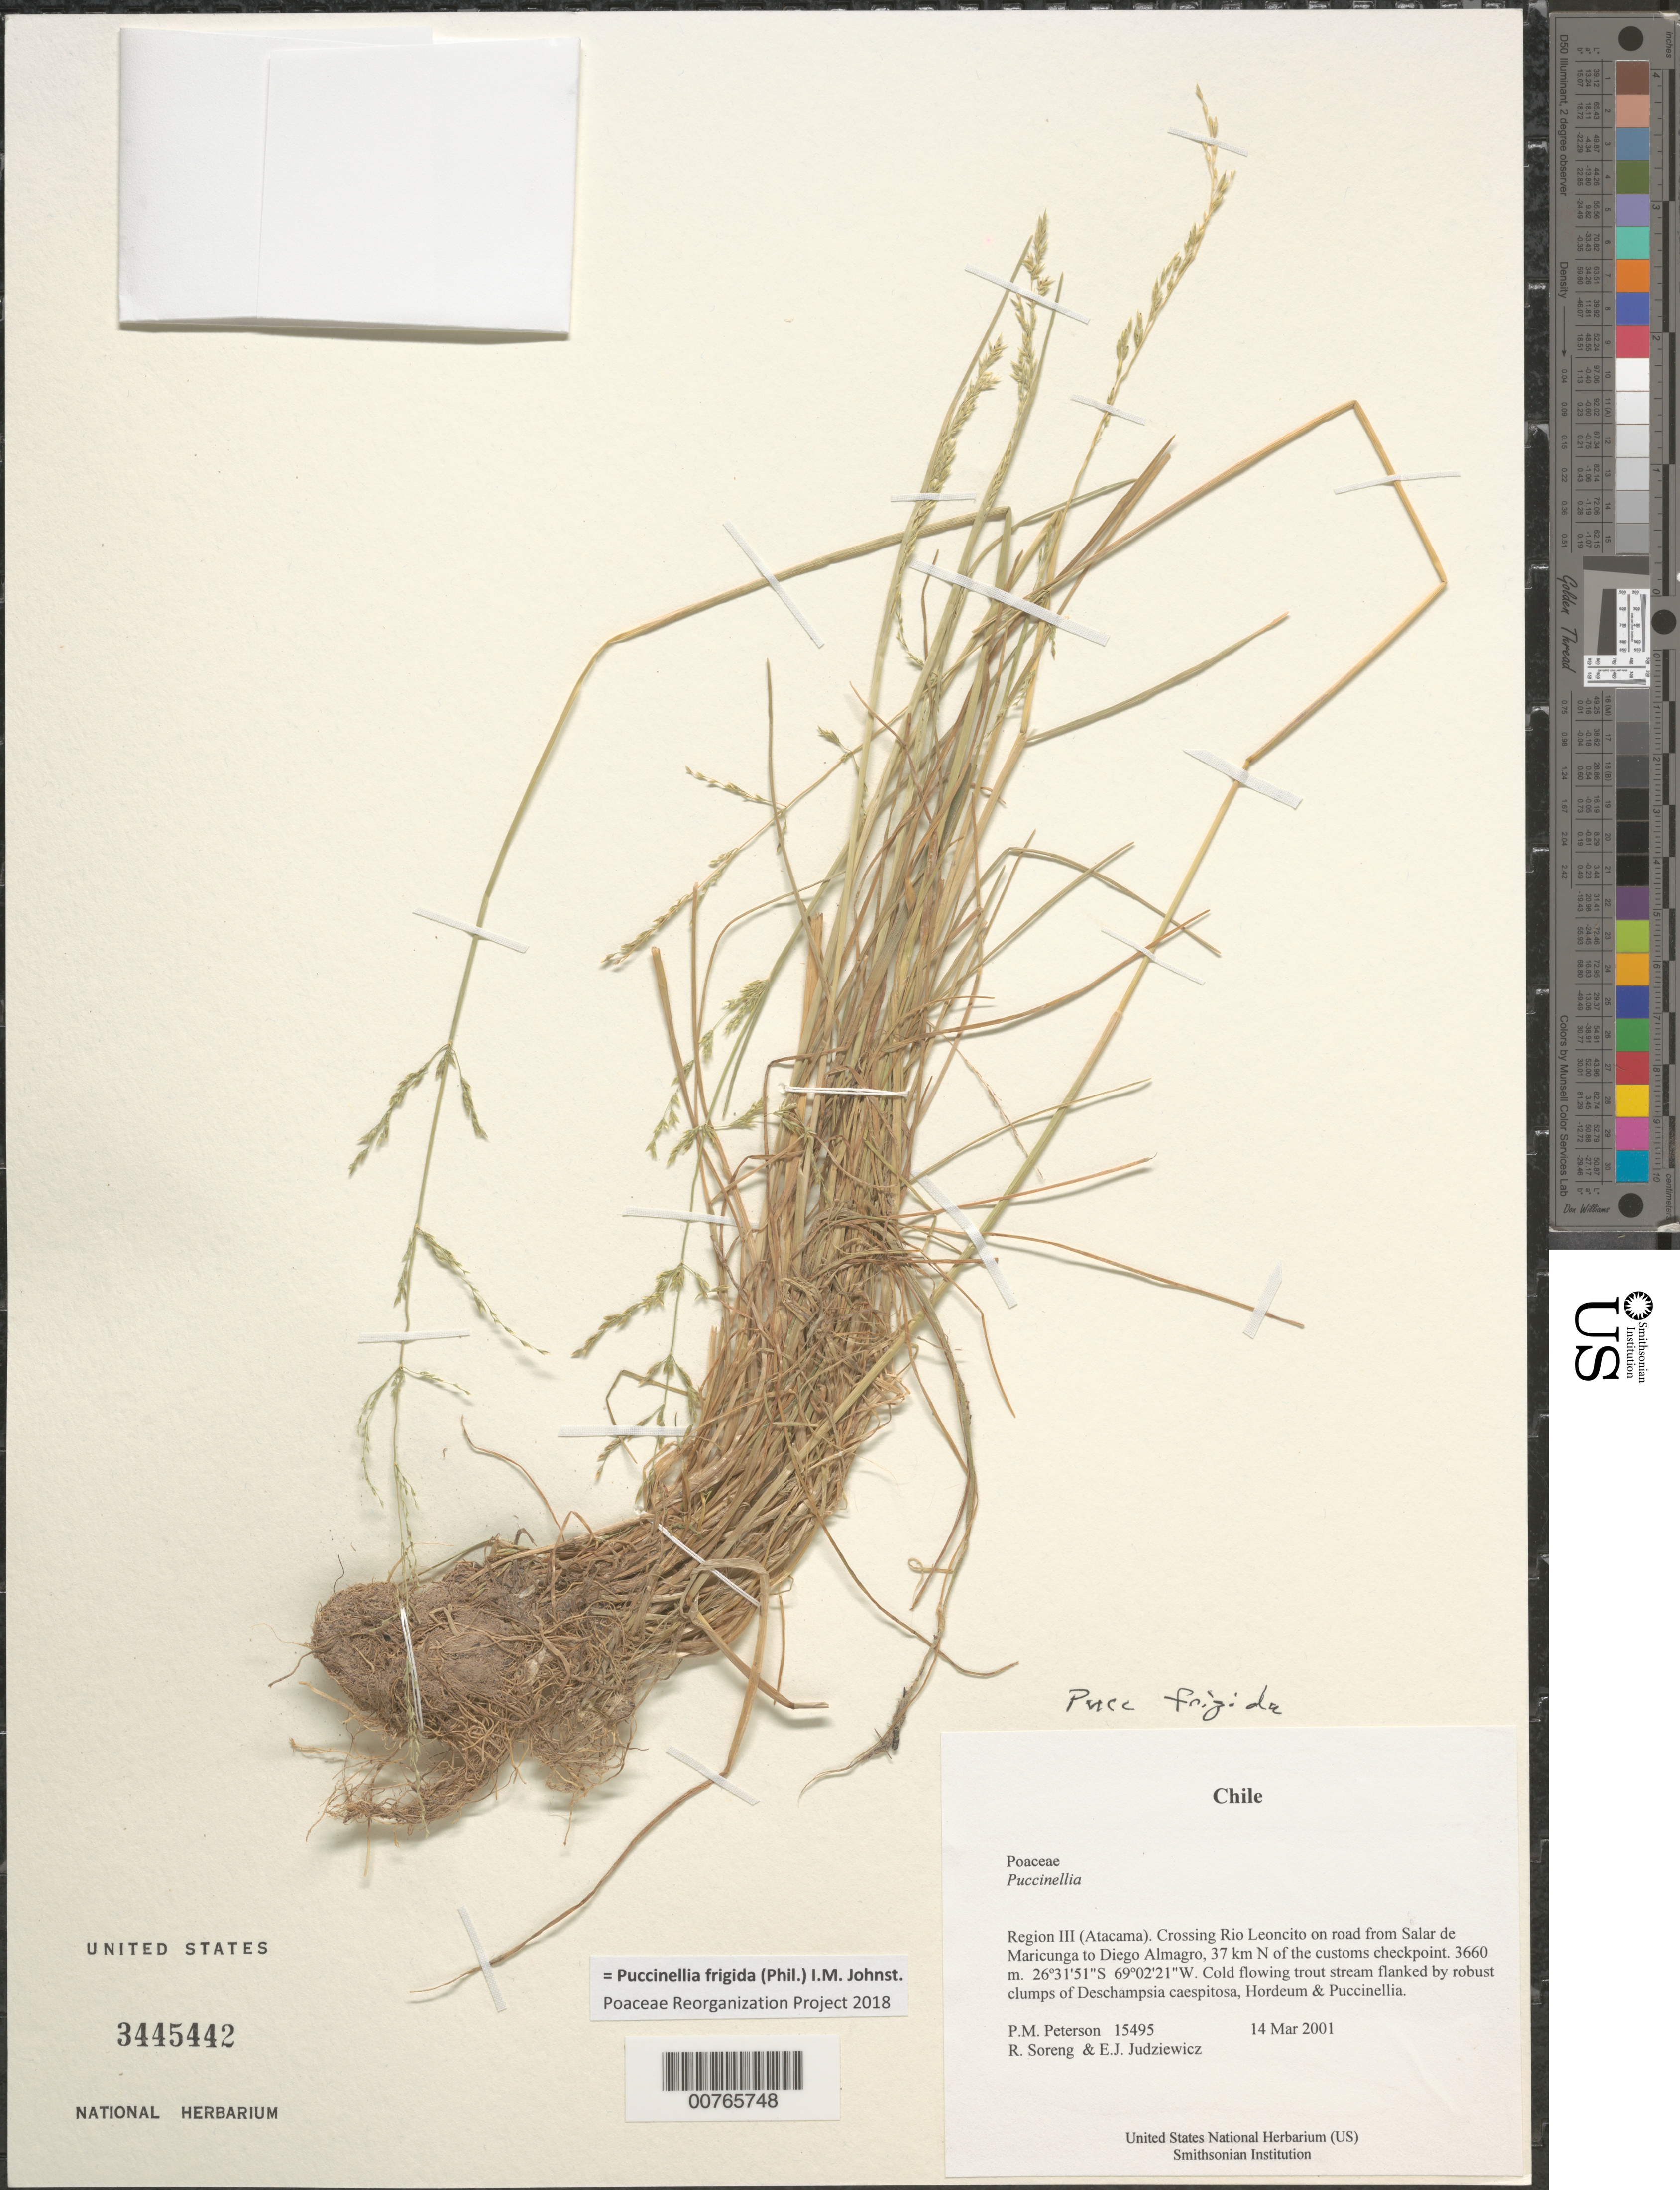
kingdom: Plantae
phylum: Tracheophyta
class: Liliopsida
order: Poales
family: Poaceae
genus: Puccinellia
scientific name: Puccinellia frigida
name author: (Phil.) I.M. Johnst.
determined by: Poaceae Reorganization Project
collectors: P. M. Peterson, R. J. Soreng & E. J. Judziewicz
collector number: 15495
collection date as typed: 14 Mar 2001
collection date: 2001-03-14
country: Chile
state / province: Atacama (III)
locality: Crossing Rio Leoncito on road from Salar de Maricunga to Diego Almagro, 37 km N of the customs checkpoint.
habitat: Cold flowing trout stream flanked by robust clumps of Deschampsia caespitosa, Hordeum & Puccinellia.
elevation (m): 3660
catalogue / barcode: US 3445442